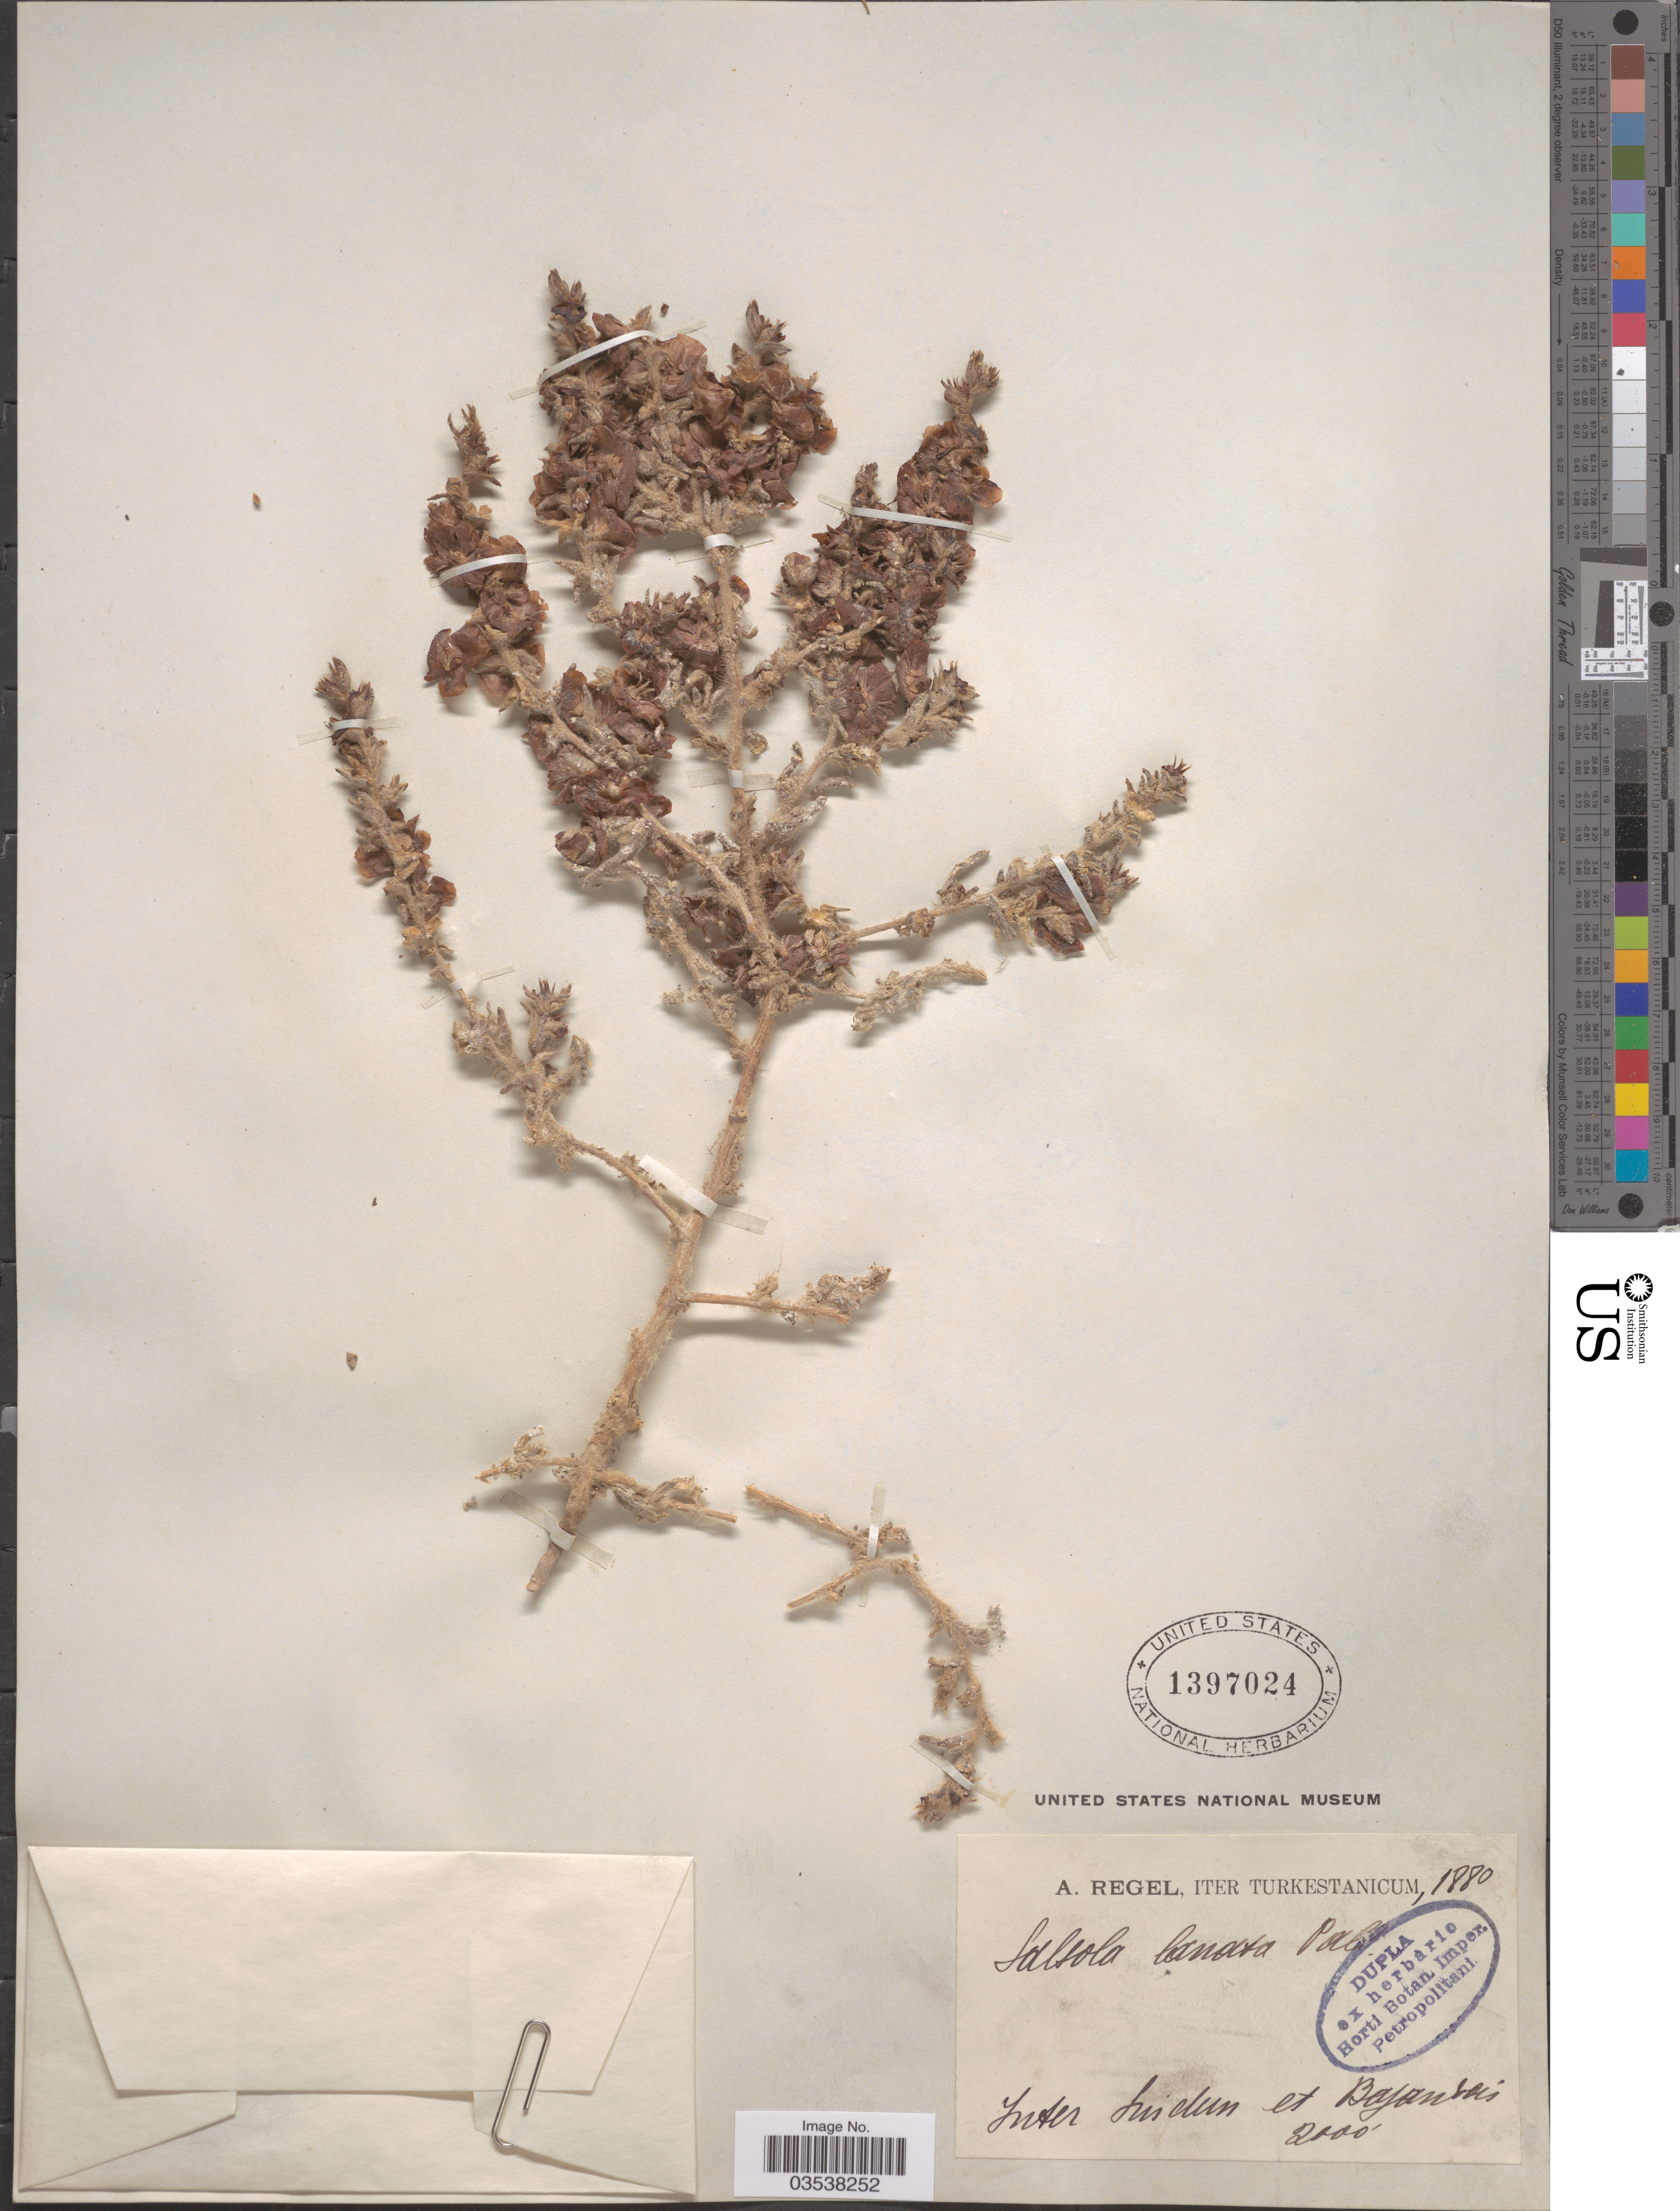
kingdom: Plantae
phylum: Tracheophyta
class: Magnoliopsida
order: Caryophyllales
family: Amaranthaceae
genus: Climacoptera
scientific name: Climacoptera lanata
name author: (Pall.) Botsch.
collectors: A. Regel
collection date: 1880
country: China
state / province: Xinjiang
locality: Iter Turkestanicum. Inter Suidun et Bajanbois [interpreted].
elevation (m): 610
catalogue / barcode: US 1397024